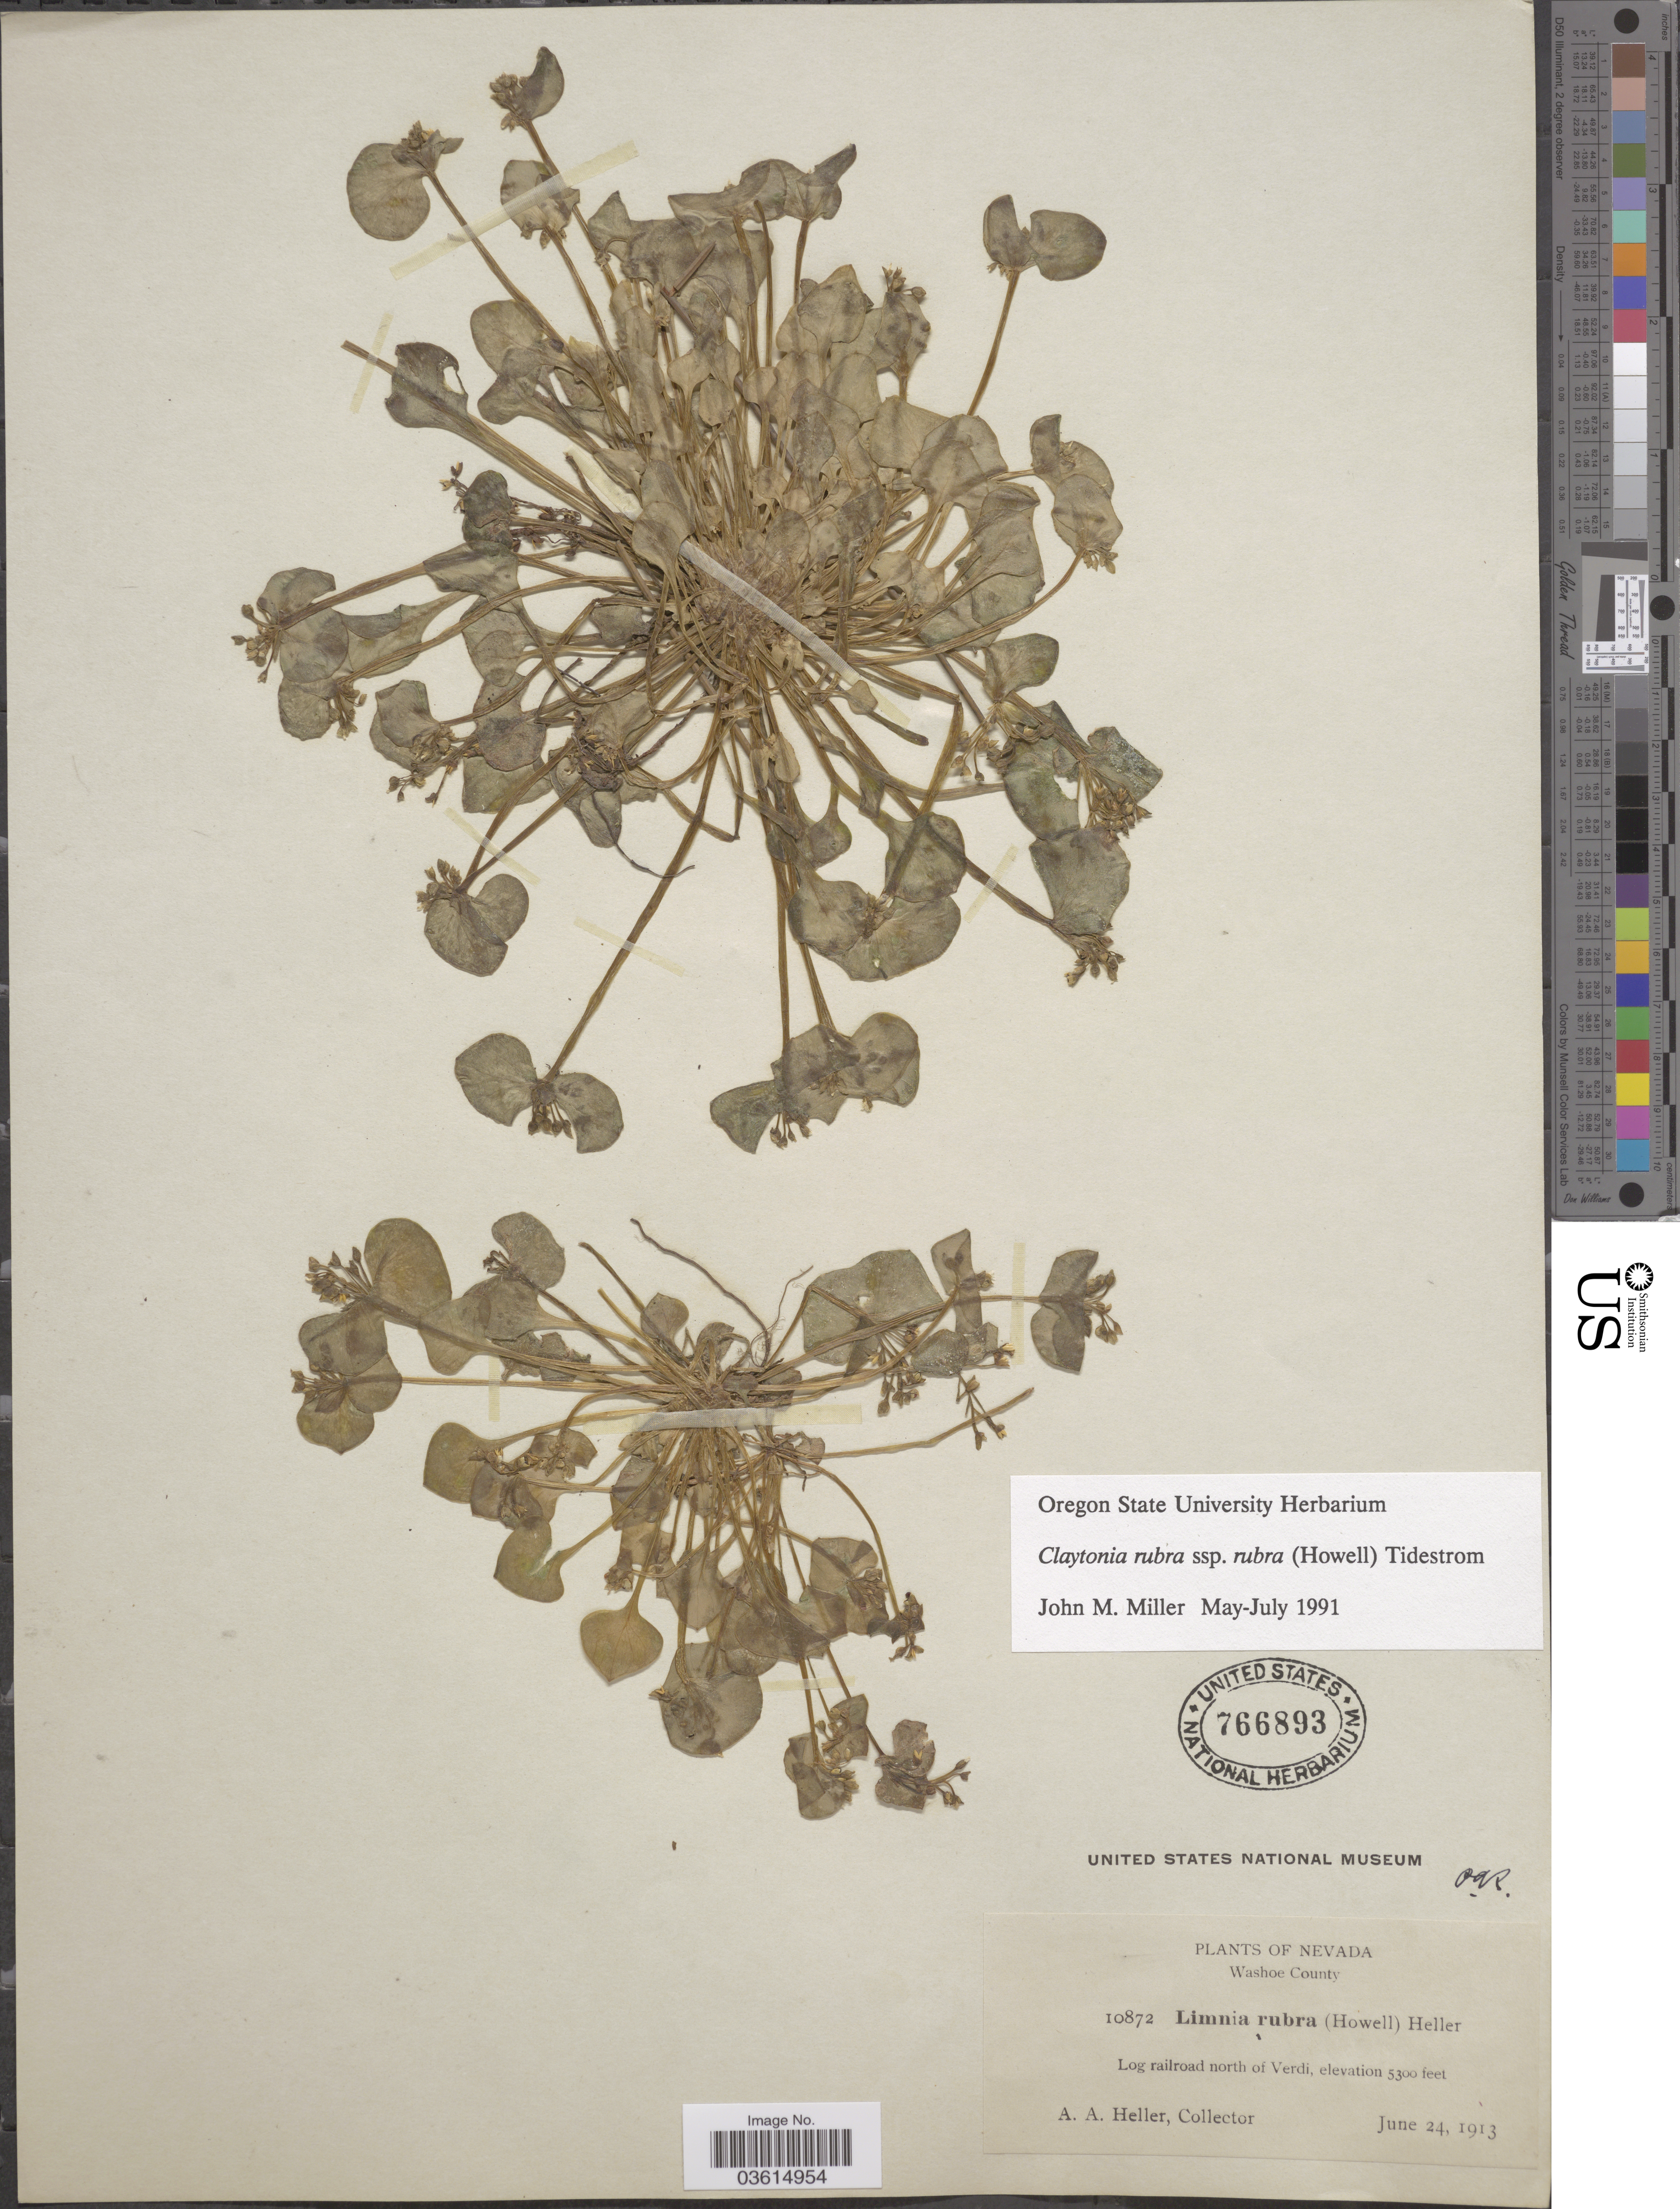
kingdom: Plantae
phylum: Tracheophyta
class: Magnoliopsida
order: Caryophyllales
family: Montiaceae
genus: Claytonia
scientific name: Claytonia rubra subsp. rubra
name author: (Howell) Tidestr.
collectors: A. A. Heller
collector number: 10872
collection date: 1913-06-24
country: United States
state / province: Nevada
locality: Washoe County. Log railroad north of Verdi.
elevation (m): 1615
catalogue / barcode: US 766893